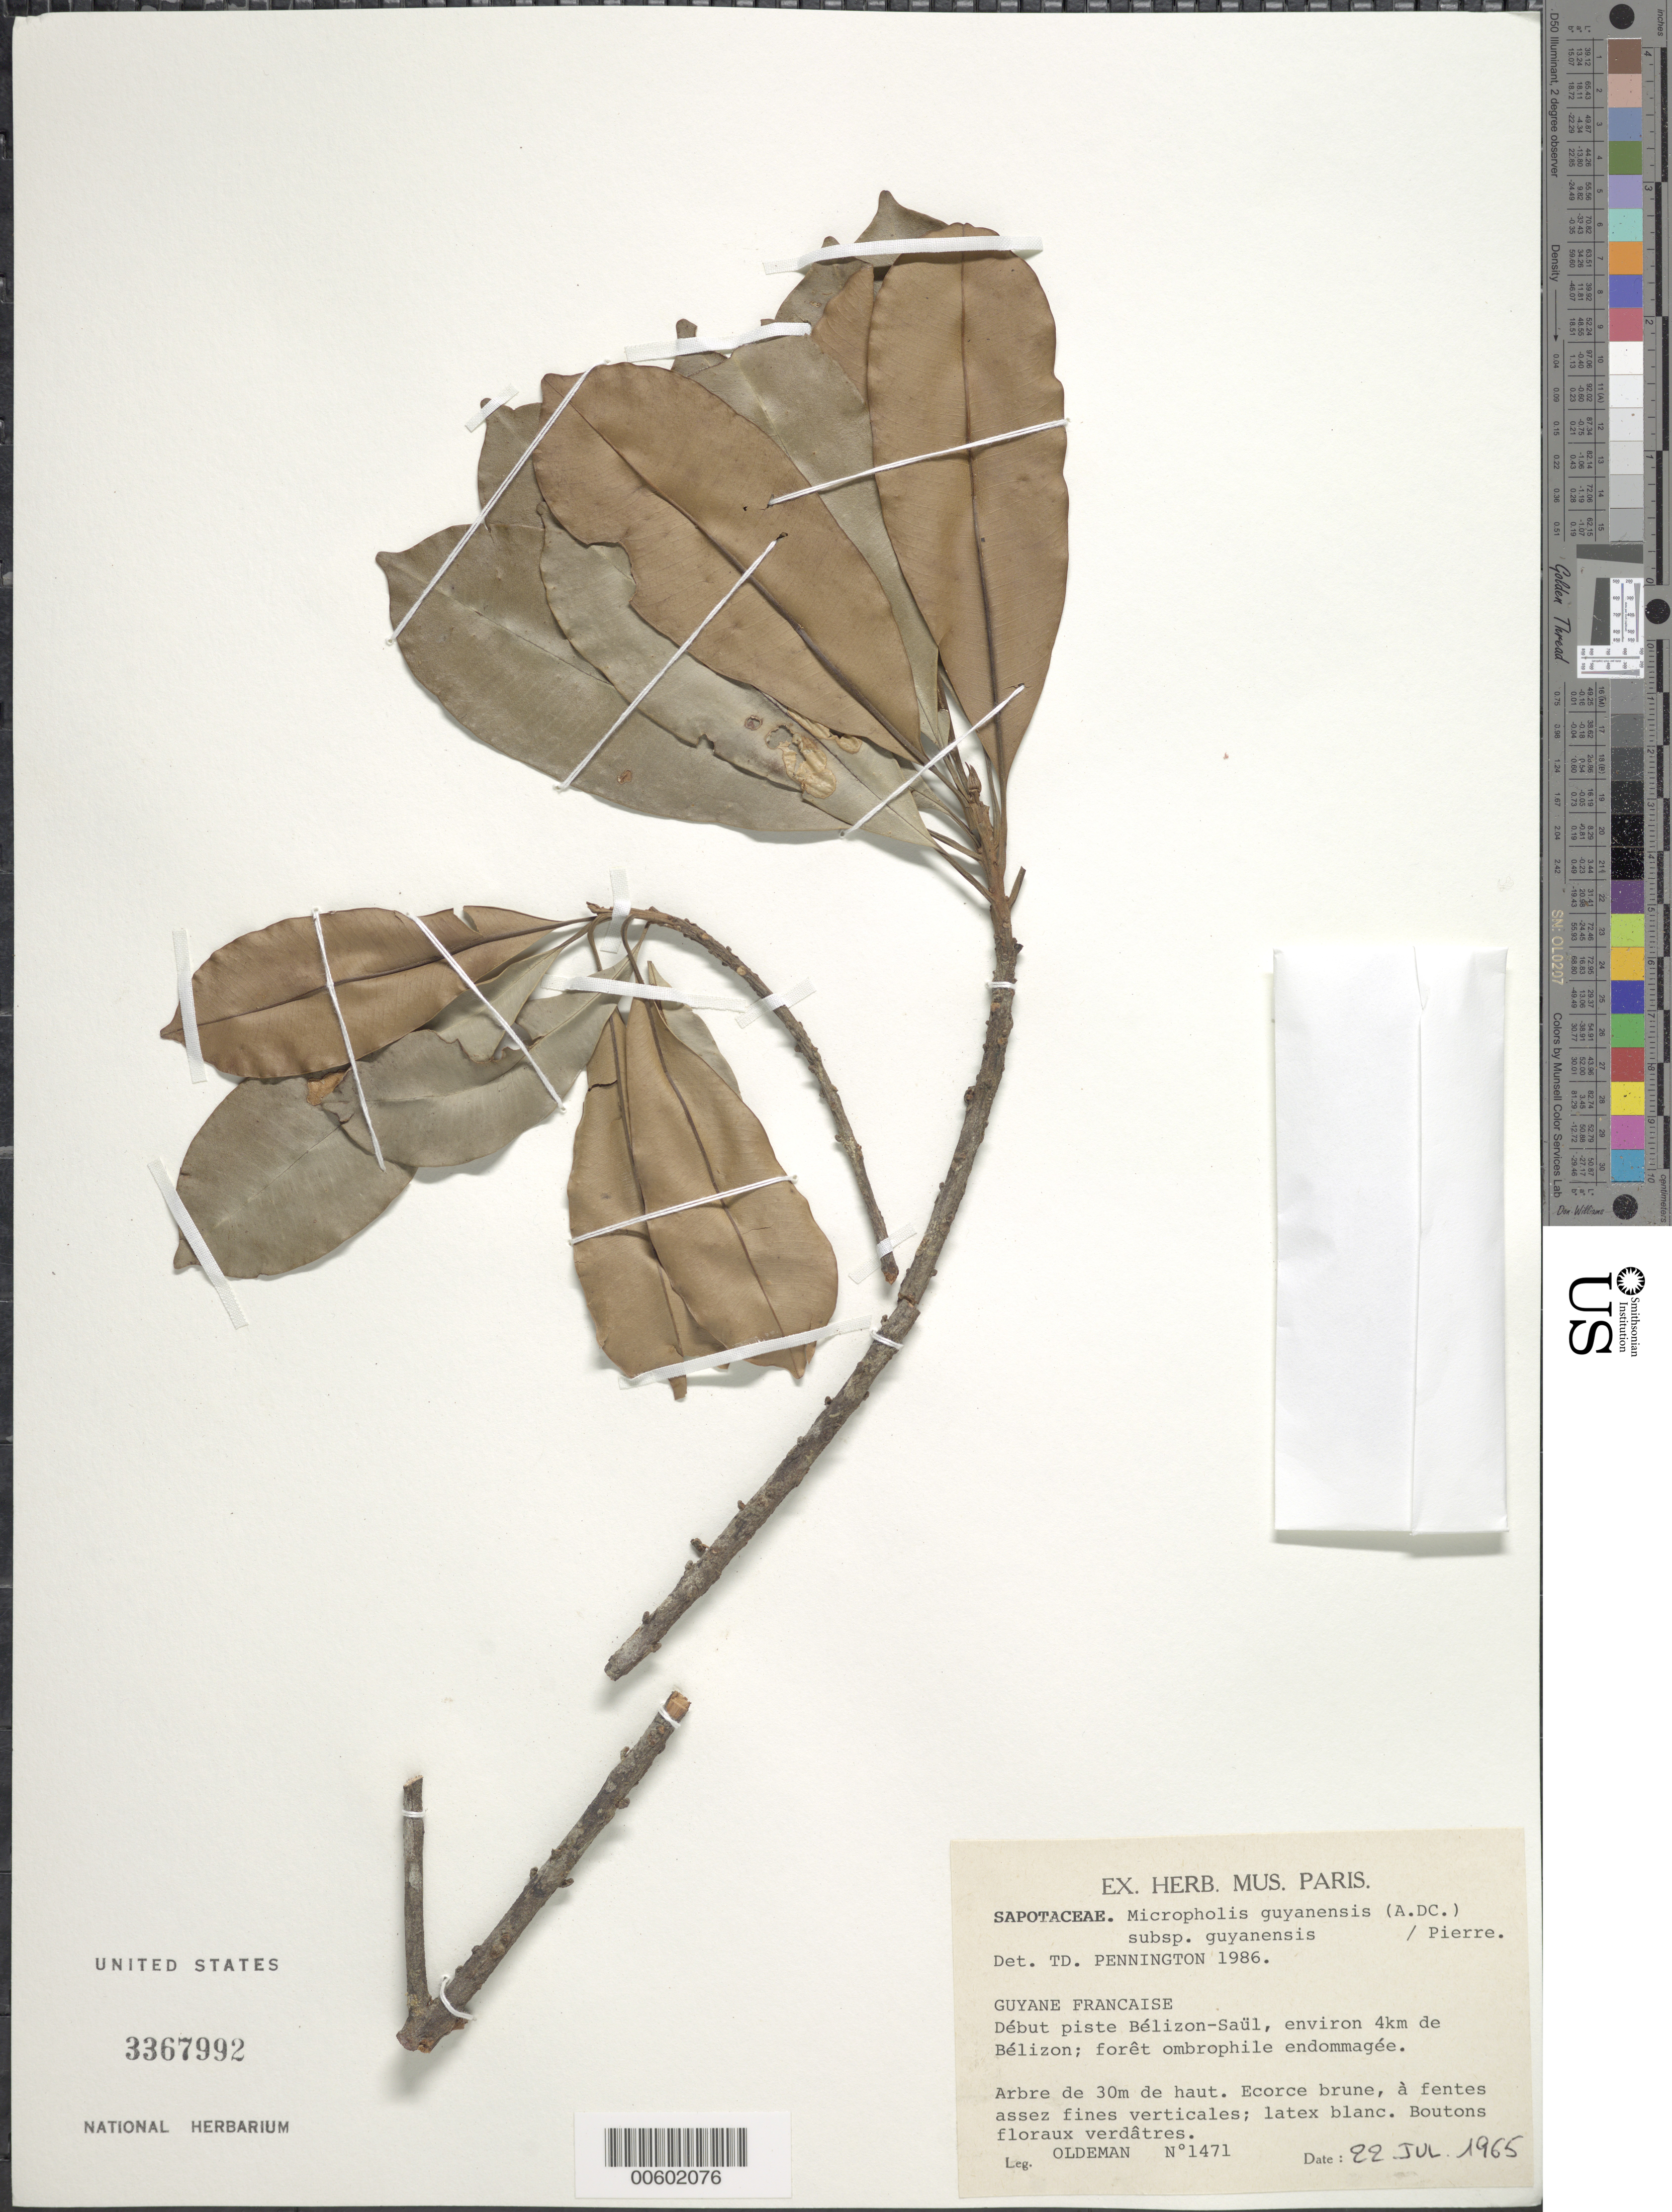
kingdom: Plantae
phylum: Tracheophyta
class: Magnoliopsida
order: Ericales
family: Sapotaceae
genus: Micropholis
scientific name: Micropholis guyanensis subsp. guyanensis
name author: (A. DC.) Pierre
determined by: Pennington, T. D., (K)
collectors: R. Oldeman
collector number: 1471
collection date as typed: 22-Jul-65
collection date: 1965-07-22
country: French Guiana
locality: Belizon-Saül road, 4 km from Belizon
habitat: Foret ombrophile endommagee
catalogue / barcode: US 3367992